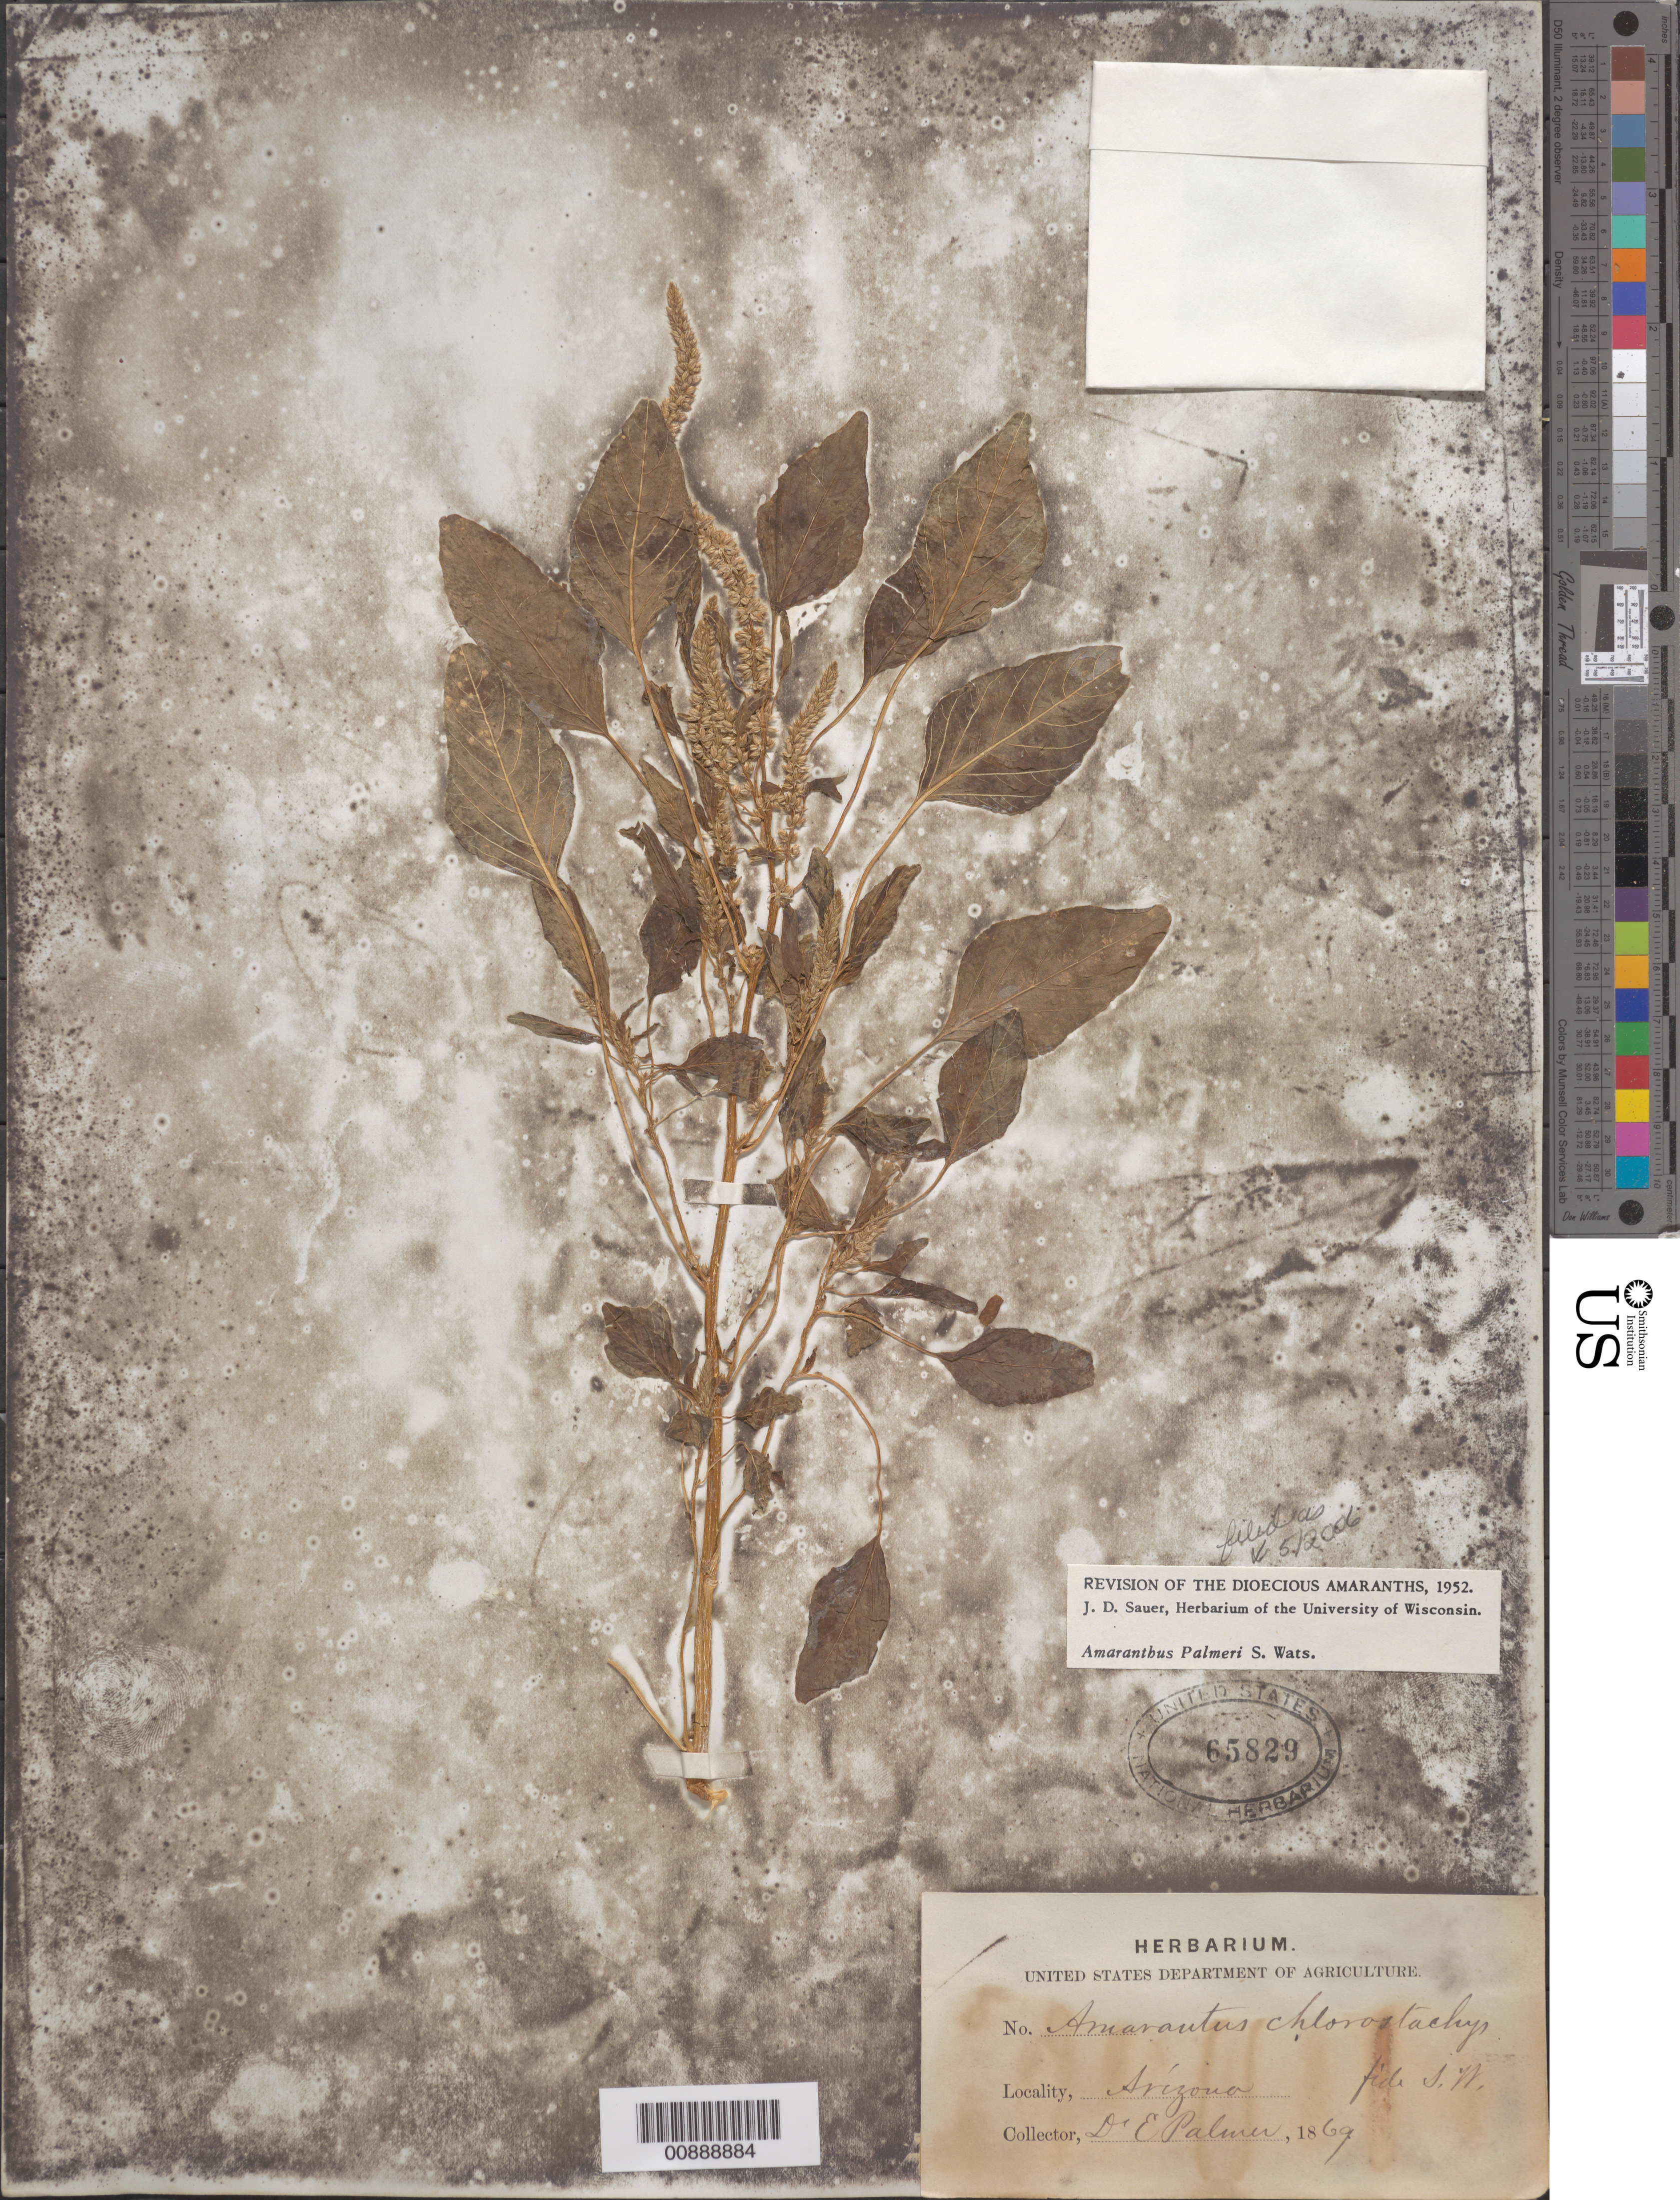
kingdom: Plantae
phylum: Tracheophyta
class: Magnoliopsida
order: Caryophyllales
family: Amaranthaceae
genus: Amaranthus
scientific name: Amaranthus palmeri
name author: S. Watson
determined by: Sauer, J. D.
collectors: E. Palmer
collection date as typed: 1869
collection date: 1869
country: United States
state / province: Arizona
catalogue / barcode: US 65829